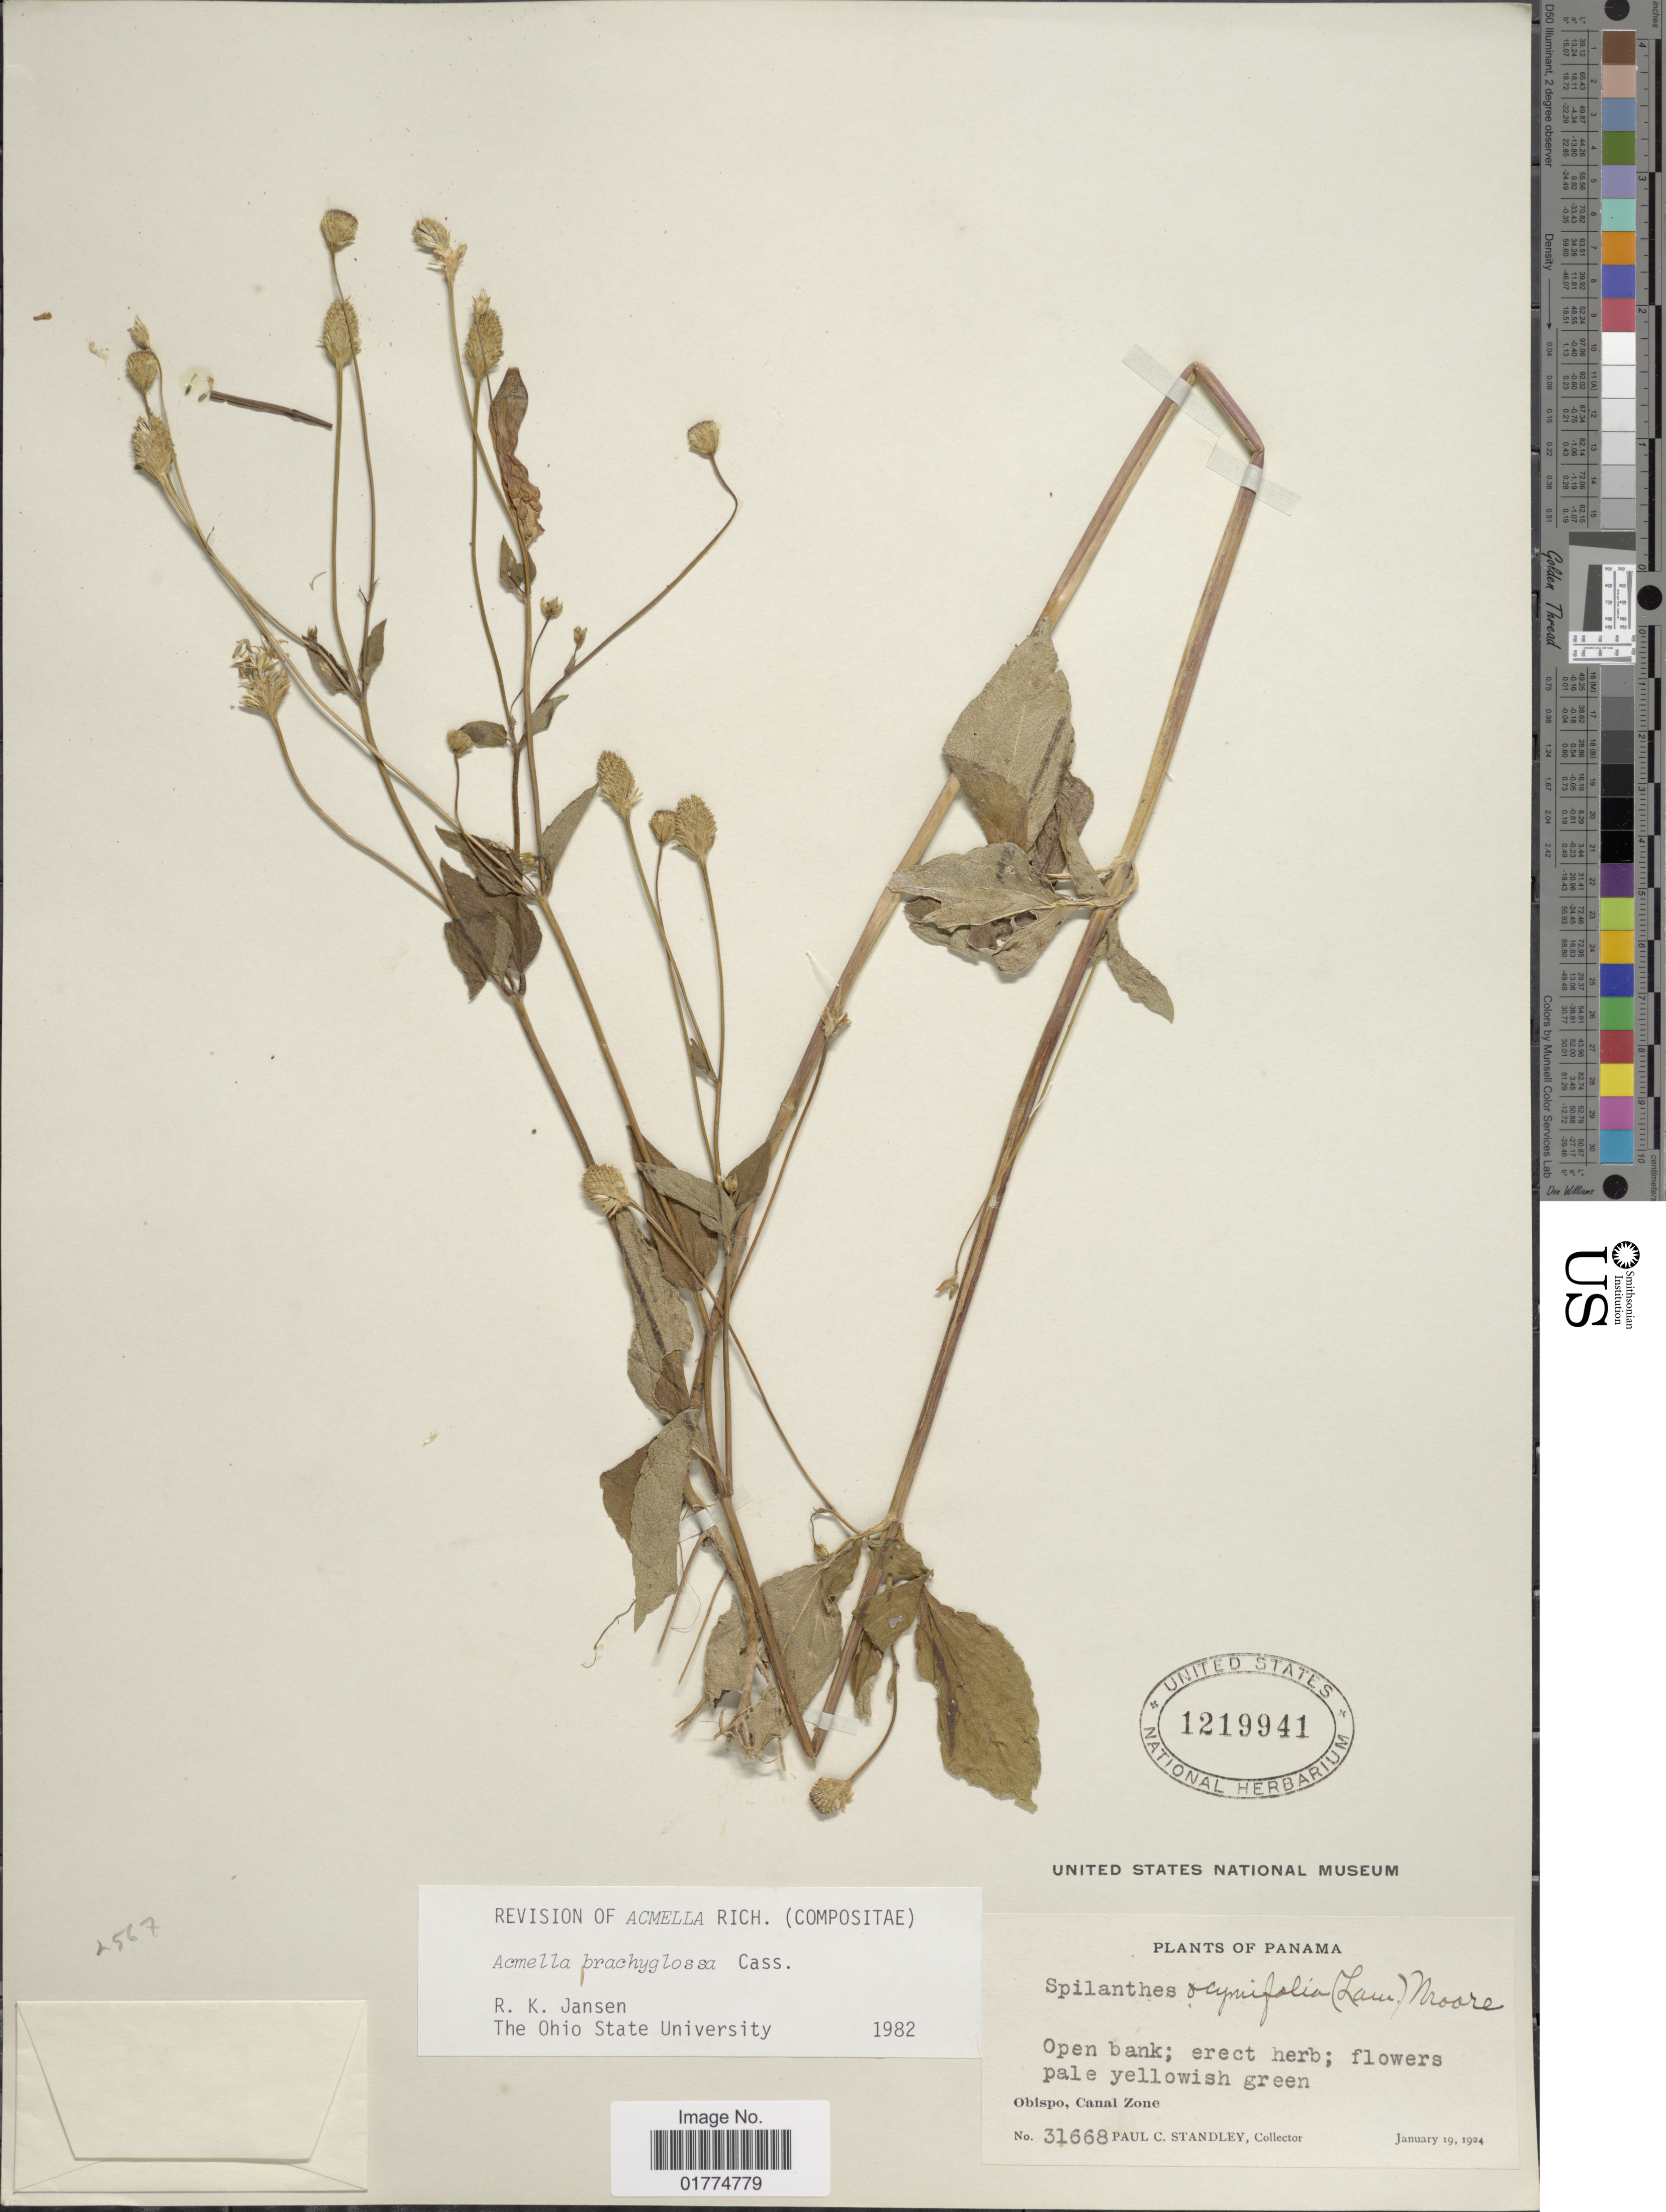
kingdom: Plantae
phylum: Tracheophyta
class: Magnoliopsida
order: Asterales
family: Asteraceae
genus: Acmella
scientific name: Acmella brachyglossa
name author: Cass.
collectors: P. C. Standley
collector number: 31668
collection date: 1924-01-19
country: Panama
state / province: Colón / Panamá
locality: Obispo, Canal Zone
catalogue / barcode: US 1219941